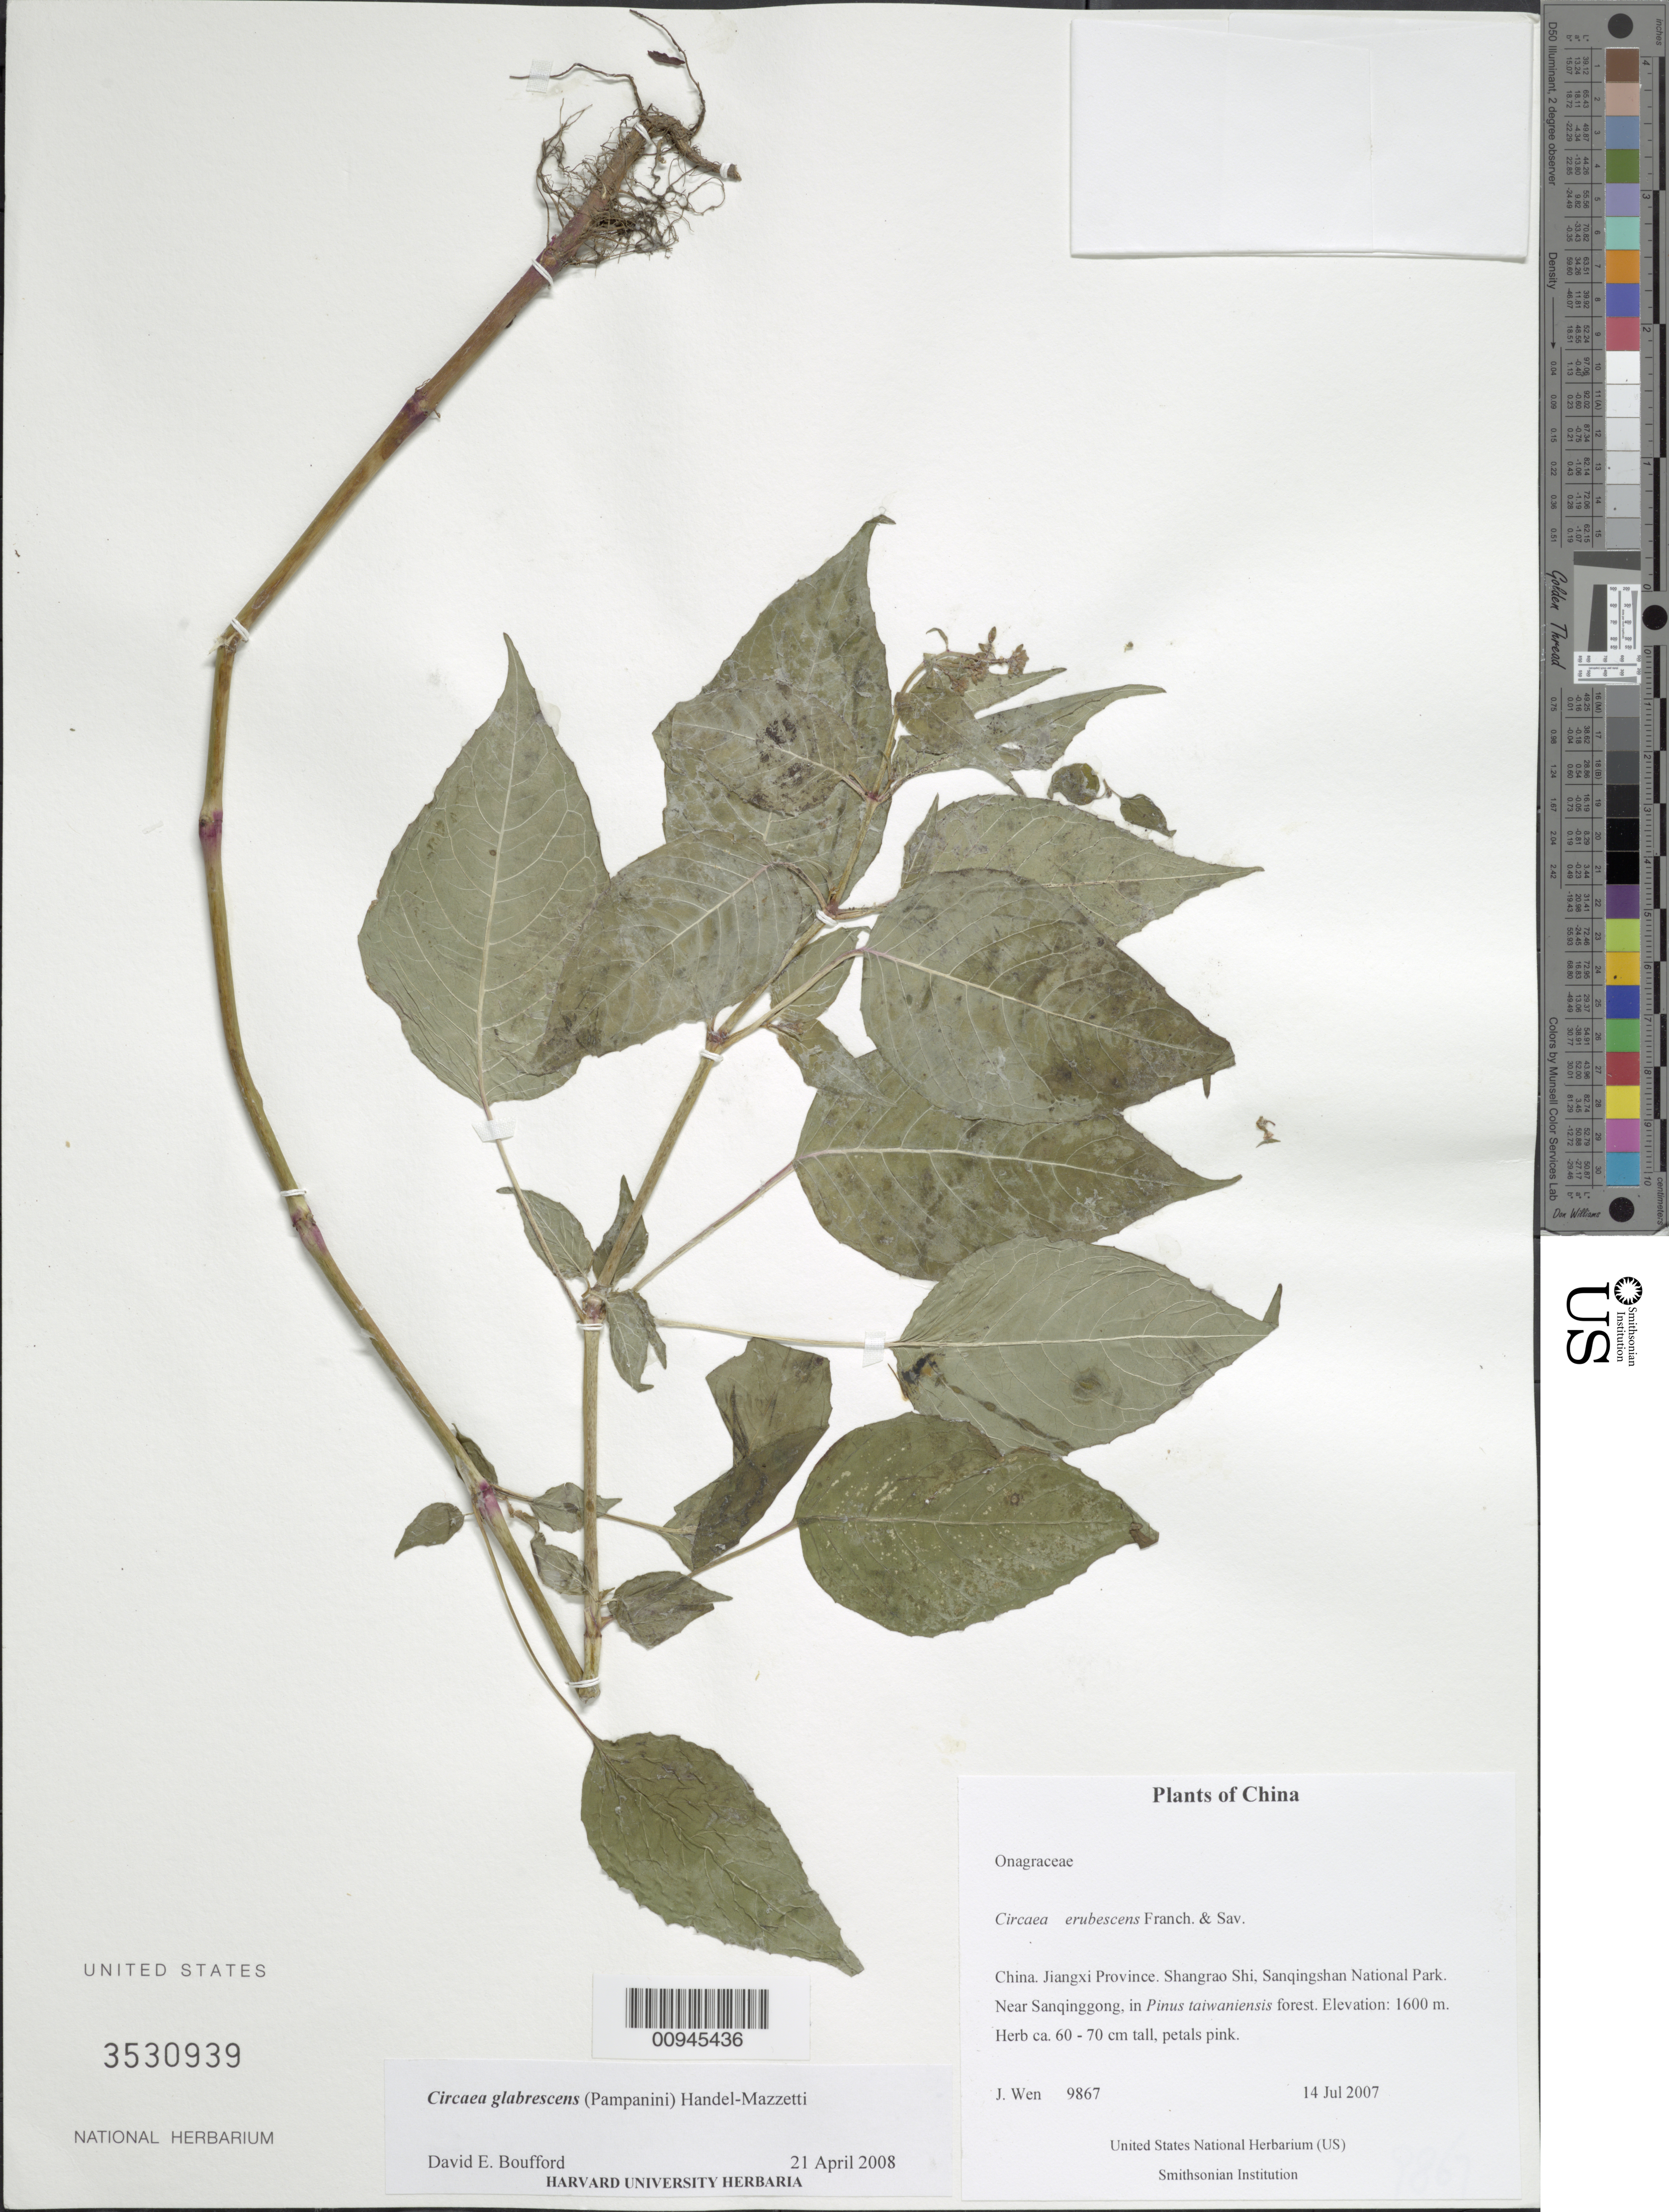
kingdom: Plantae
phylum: Tracheophyta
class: Magnoliopsida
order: Myrtales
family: Onagraceae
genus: Circaea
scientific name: Circaea glabrescens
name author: (Pamp.) Hand.-Mazz.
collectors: J. Wen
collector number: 9867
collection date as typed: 14 Jul 2007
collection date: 2007-07-14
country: China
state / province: Jiangxi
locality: Near Sanqinggong, in Pinus taiwanensis forest.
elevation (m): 1600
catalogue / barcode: US 3530939